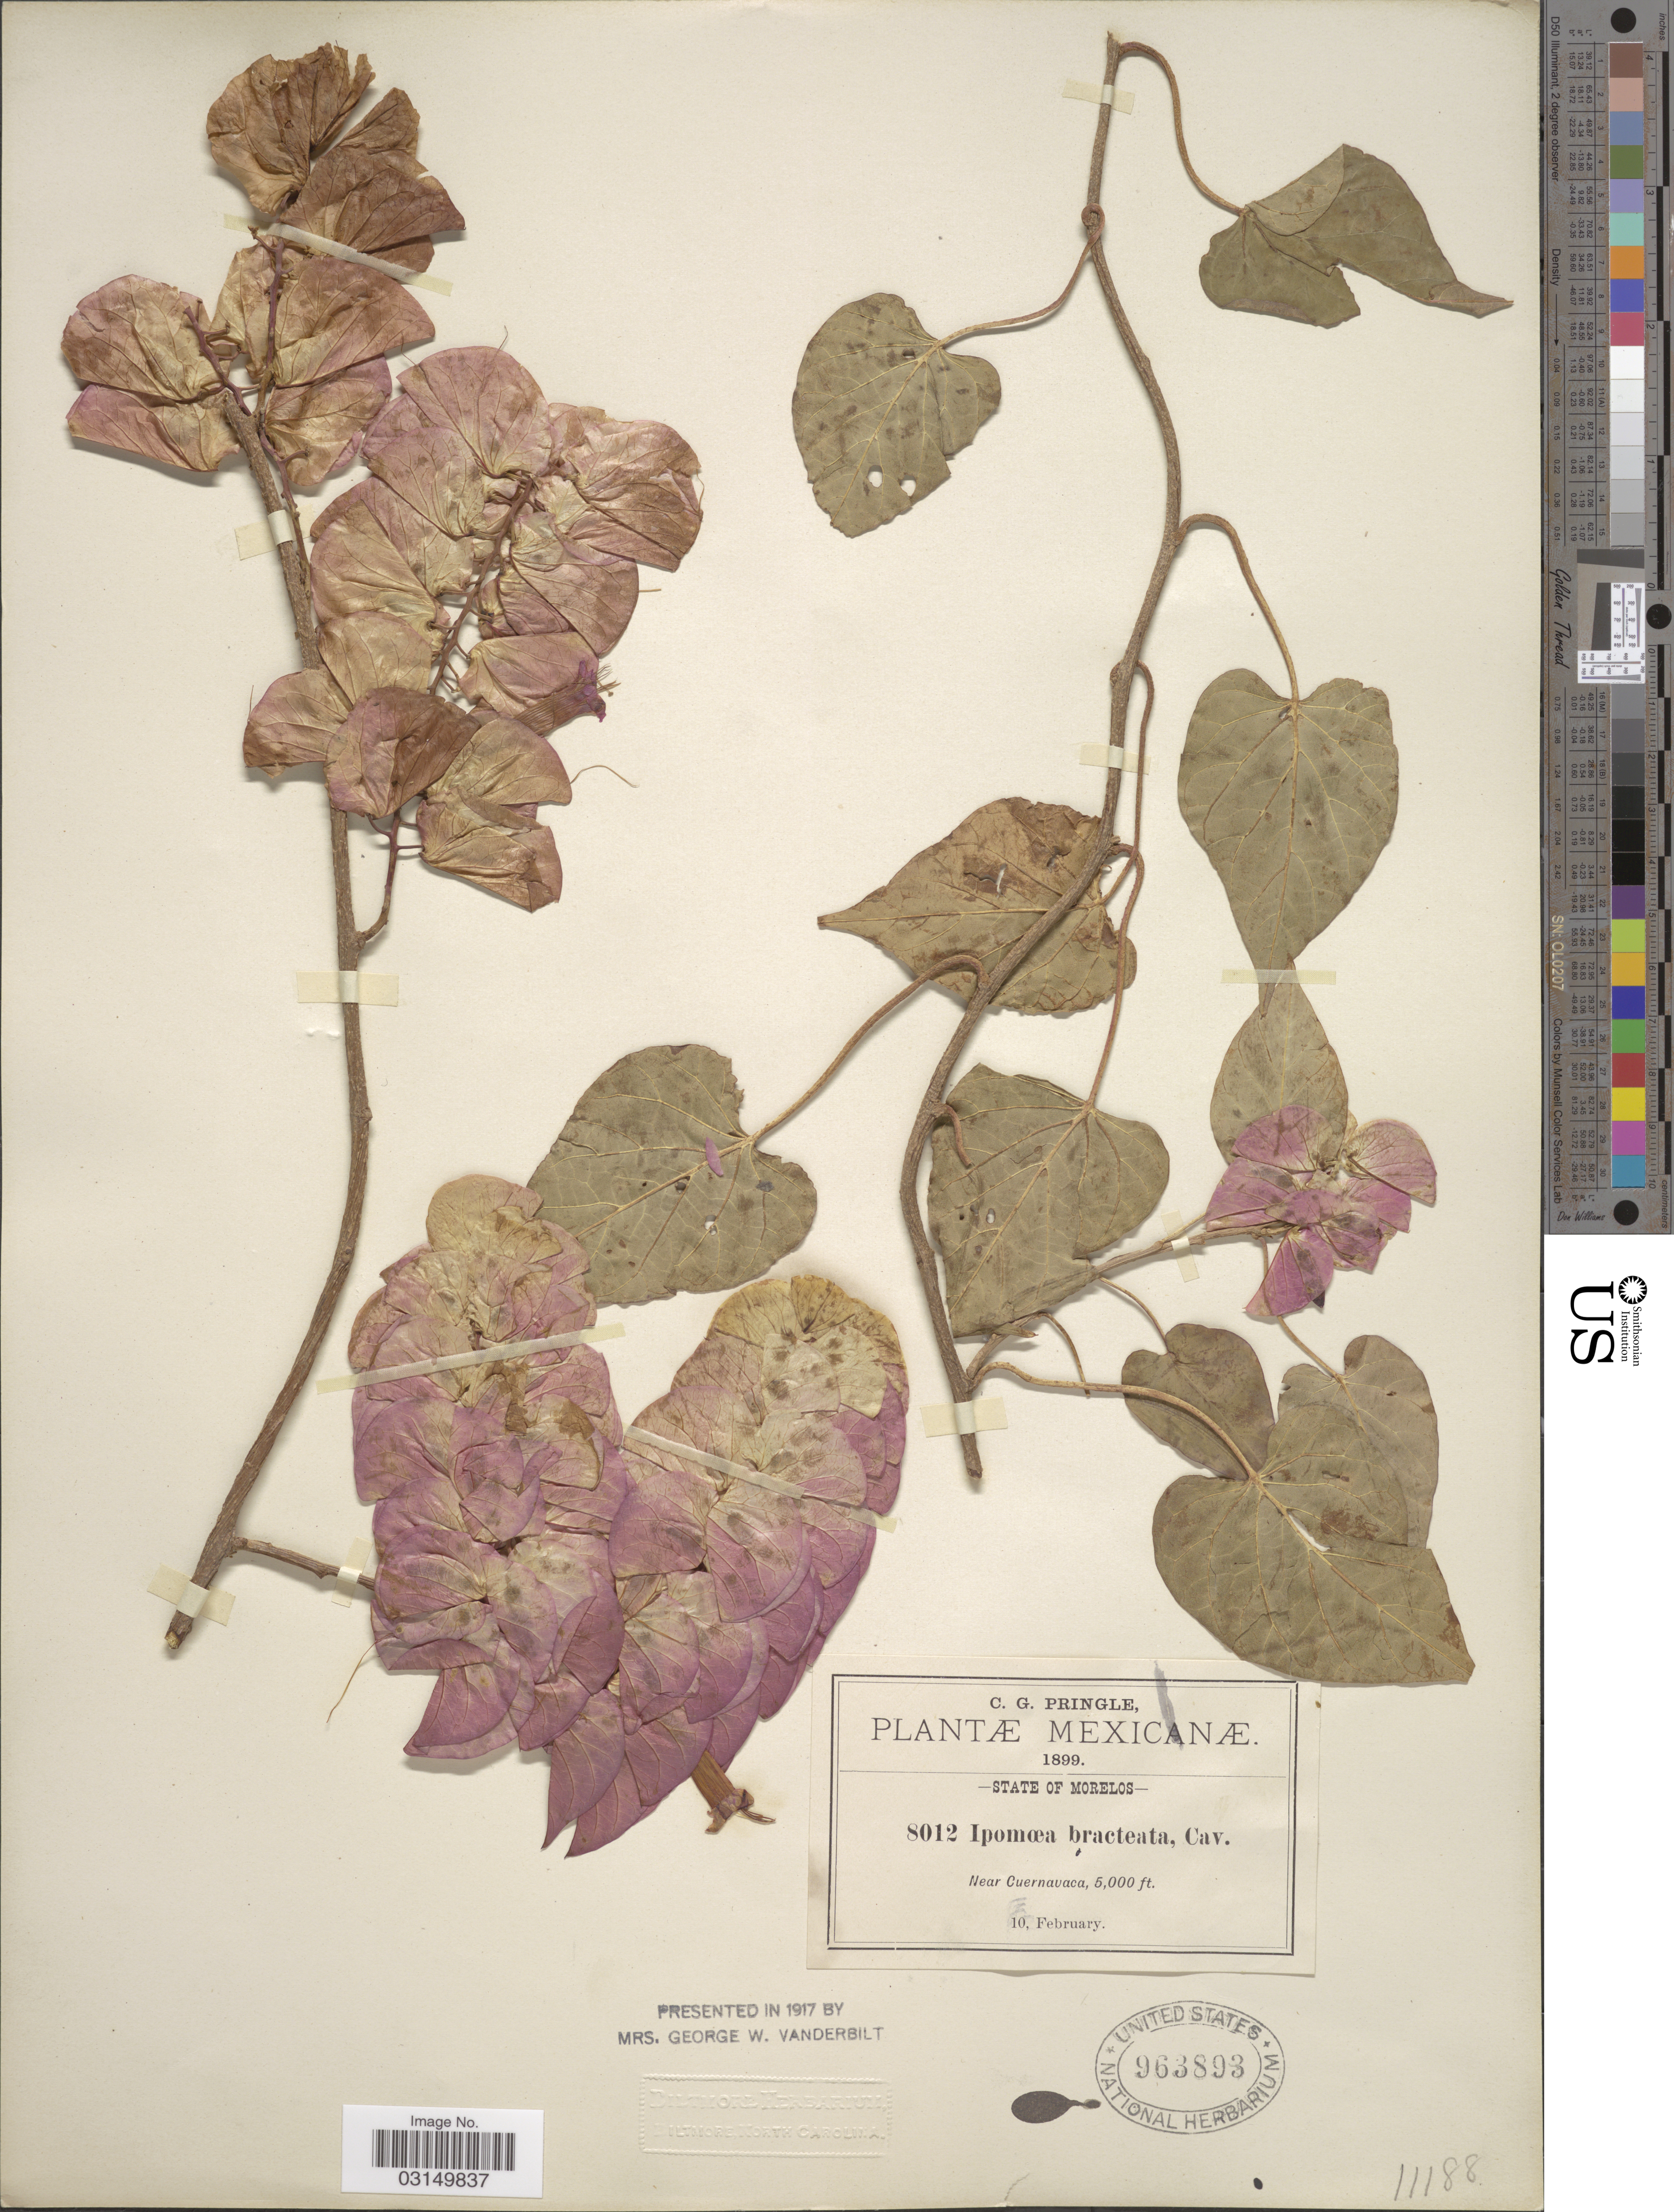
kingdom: Plantae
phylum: Tracheophyta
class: Magnoliopsida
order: Solanales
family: Convolvulaceae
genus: Ipomoea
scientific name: Ipomoea bracteata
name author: Cav.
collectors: C. G. Pringle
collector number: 8012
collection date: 1899-02-10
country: Mexico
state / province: Morelos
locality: Near Cuernavaca.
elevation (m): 1524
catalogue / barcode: US 963893